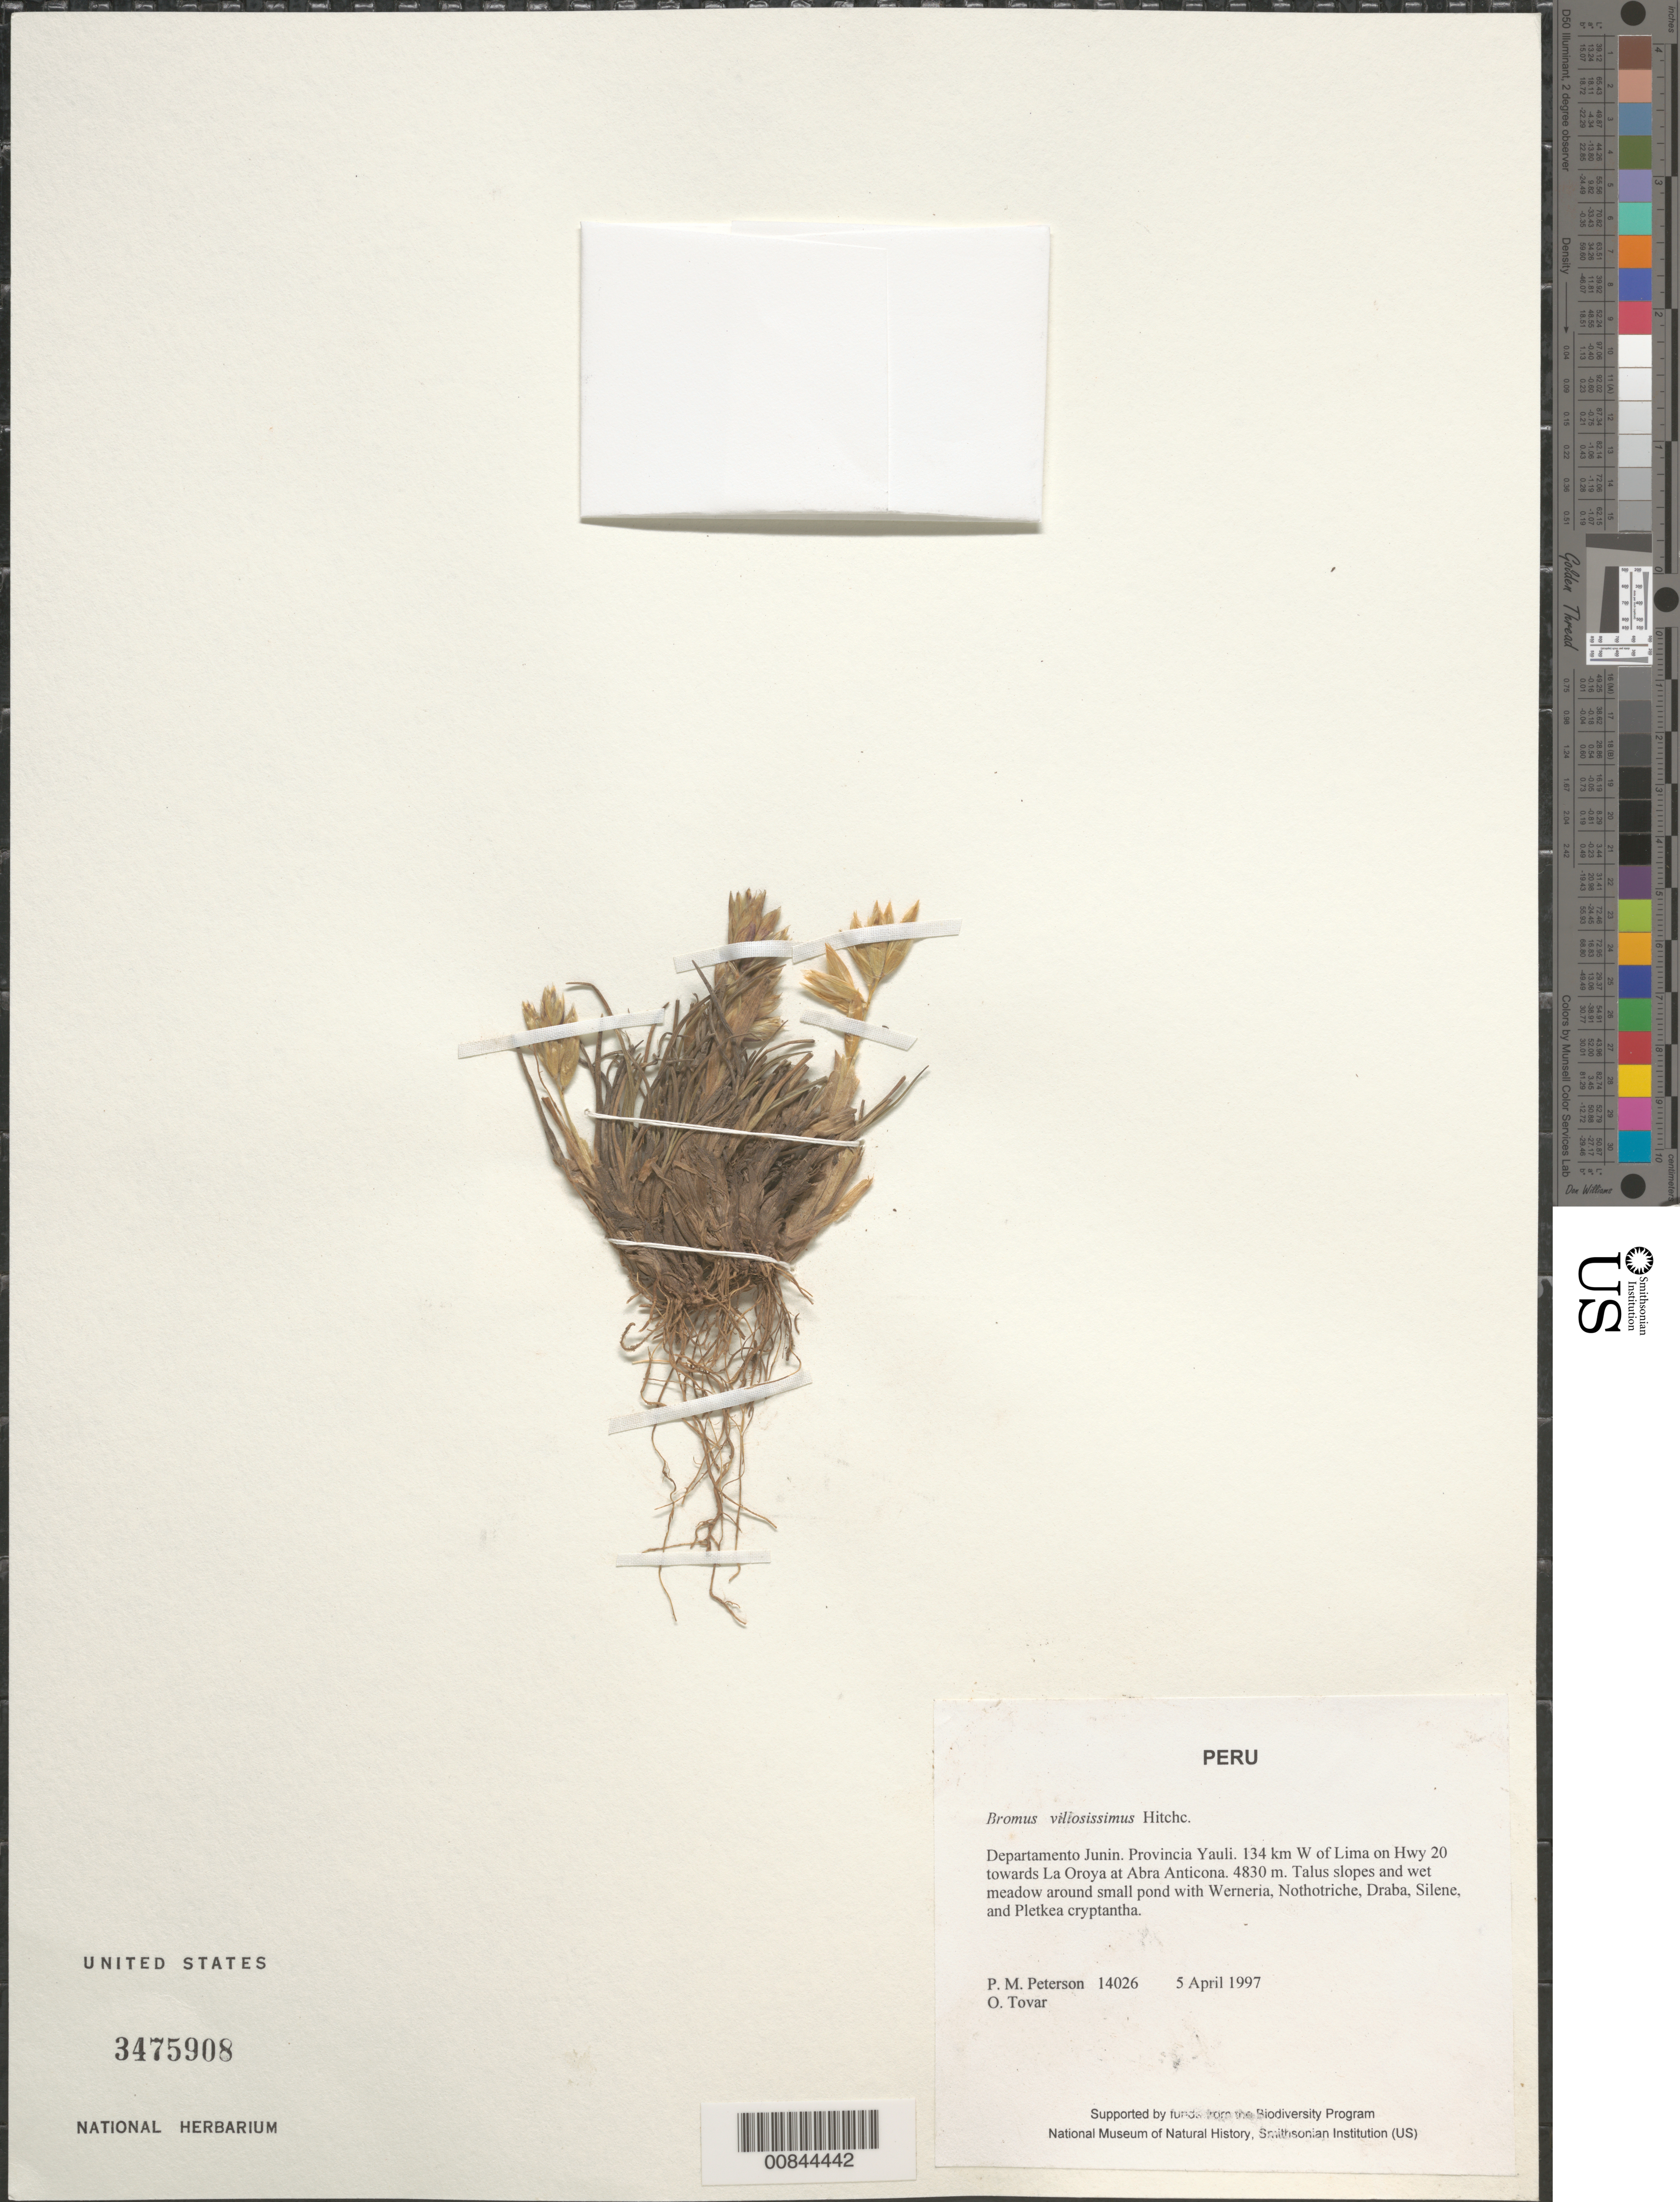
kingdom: Plantae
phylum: Tracheophyta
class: Liliopsida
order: Poales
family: Poaceae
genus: Bromus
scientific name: Bromus villosissimus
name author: Hitchc.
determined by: Planchuelo, A. M.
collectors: P. M. Peterson & Ó. Tovar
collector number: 14026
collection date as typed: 05 Apr 1997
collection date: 1997-04-05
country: Peru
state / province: Junín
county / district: Yauli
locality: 134 km W of Lima on Hwy 20 towards La Oroya at Abra Anticona.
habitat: Talus slopes and wet meadow around small pond with Werneria, Nothotriche, Draba, Silene, and Pletkea cryptantha.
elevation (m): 4830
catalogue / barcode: US 3475908